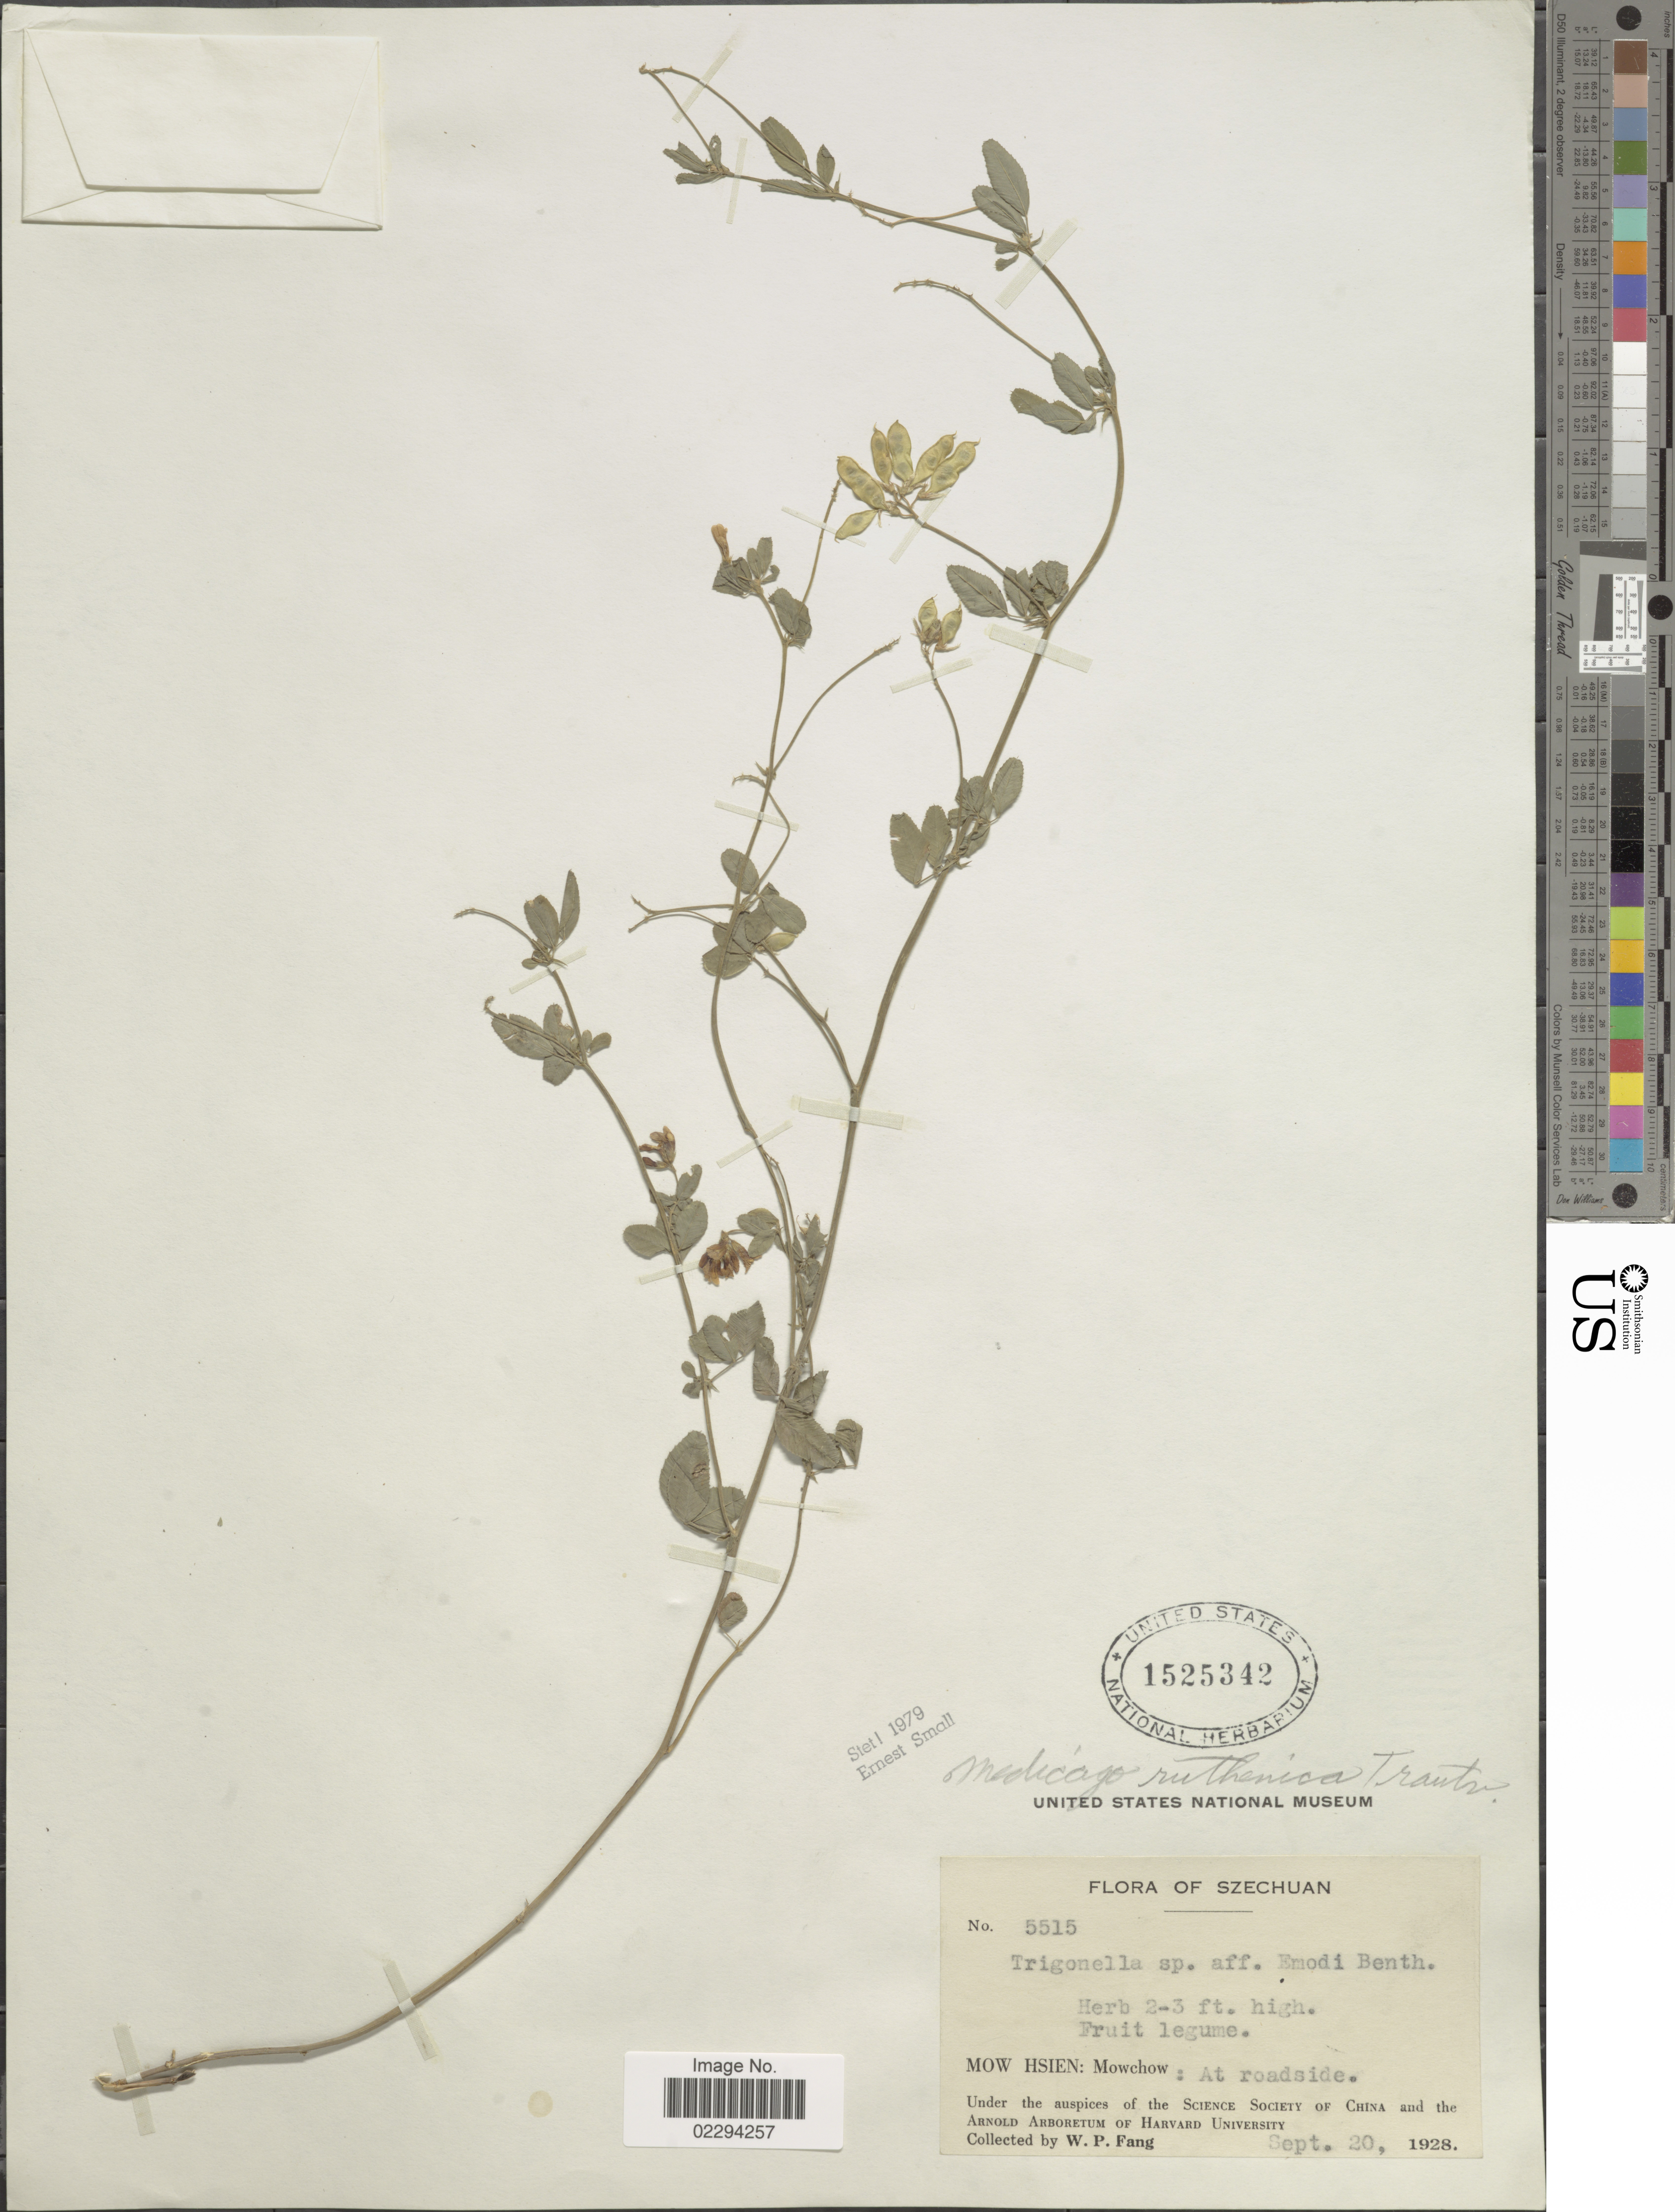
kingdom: Plantae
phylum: Tracheophyta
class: Magnoliopsida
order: Fabales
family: Fabaceae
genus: Medicago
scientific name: Medicago ruthenica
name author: (L.) Trautv.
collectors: W. P. Fang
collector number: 5515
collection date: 1928-09-20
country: China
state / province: Sichuan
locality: Szechuan, Mow Hsien: Mowchow: at roadside.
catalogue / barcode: US 152342